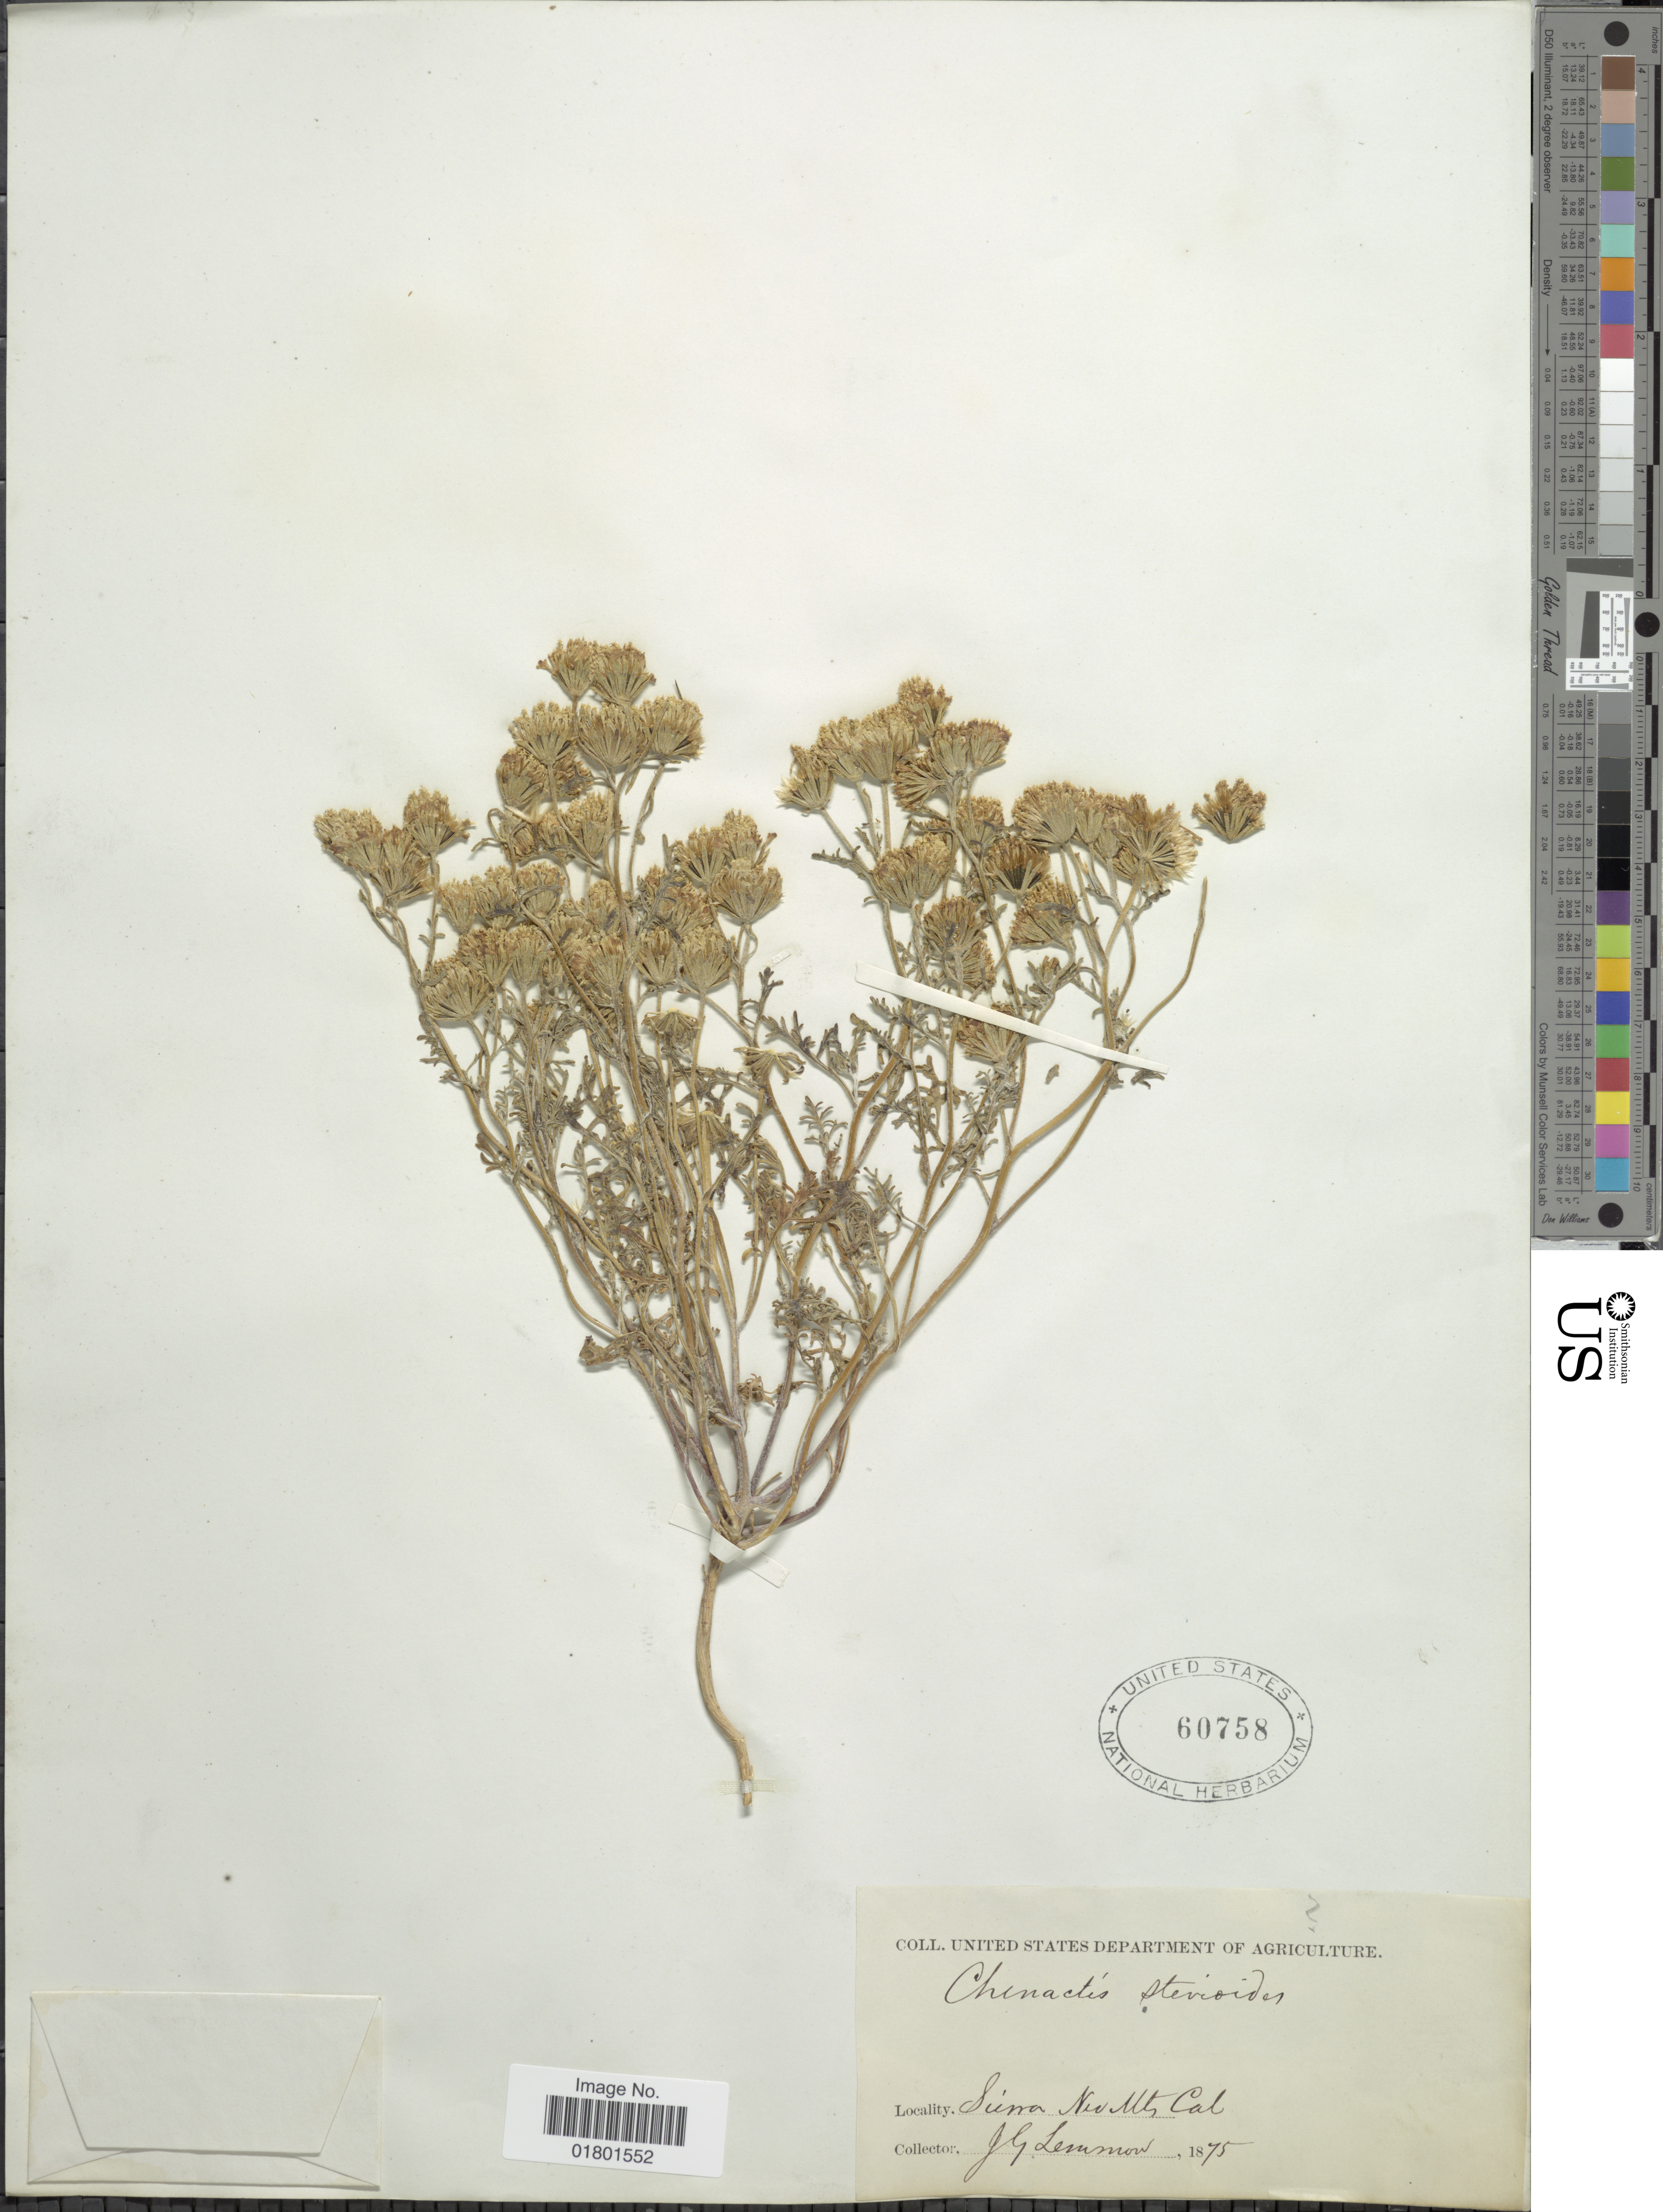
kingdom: Plantae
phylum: Tracheophyta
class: Magnoliopsida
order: Asterales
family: Asteraceae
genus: Chaenactis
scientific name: Chaenactis stevioides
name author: Hook. & Arn.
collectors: J. Lemmon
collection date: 1875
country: United States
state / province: California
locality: Sierra Nev. Mts.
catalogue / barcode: US 60758